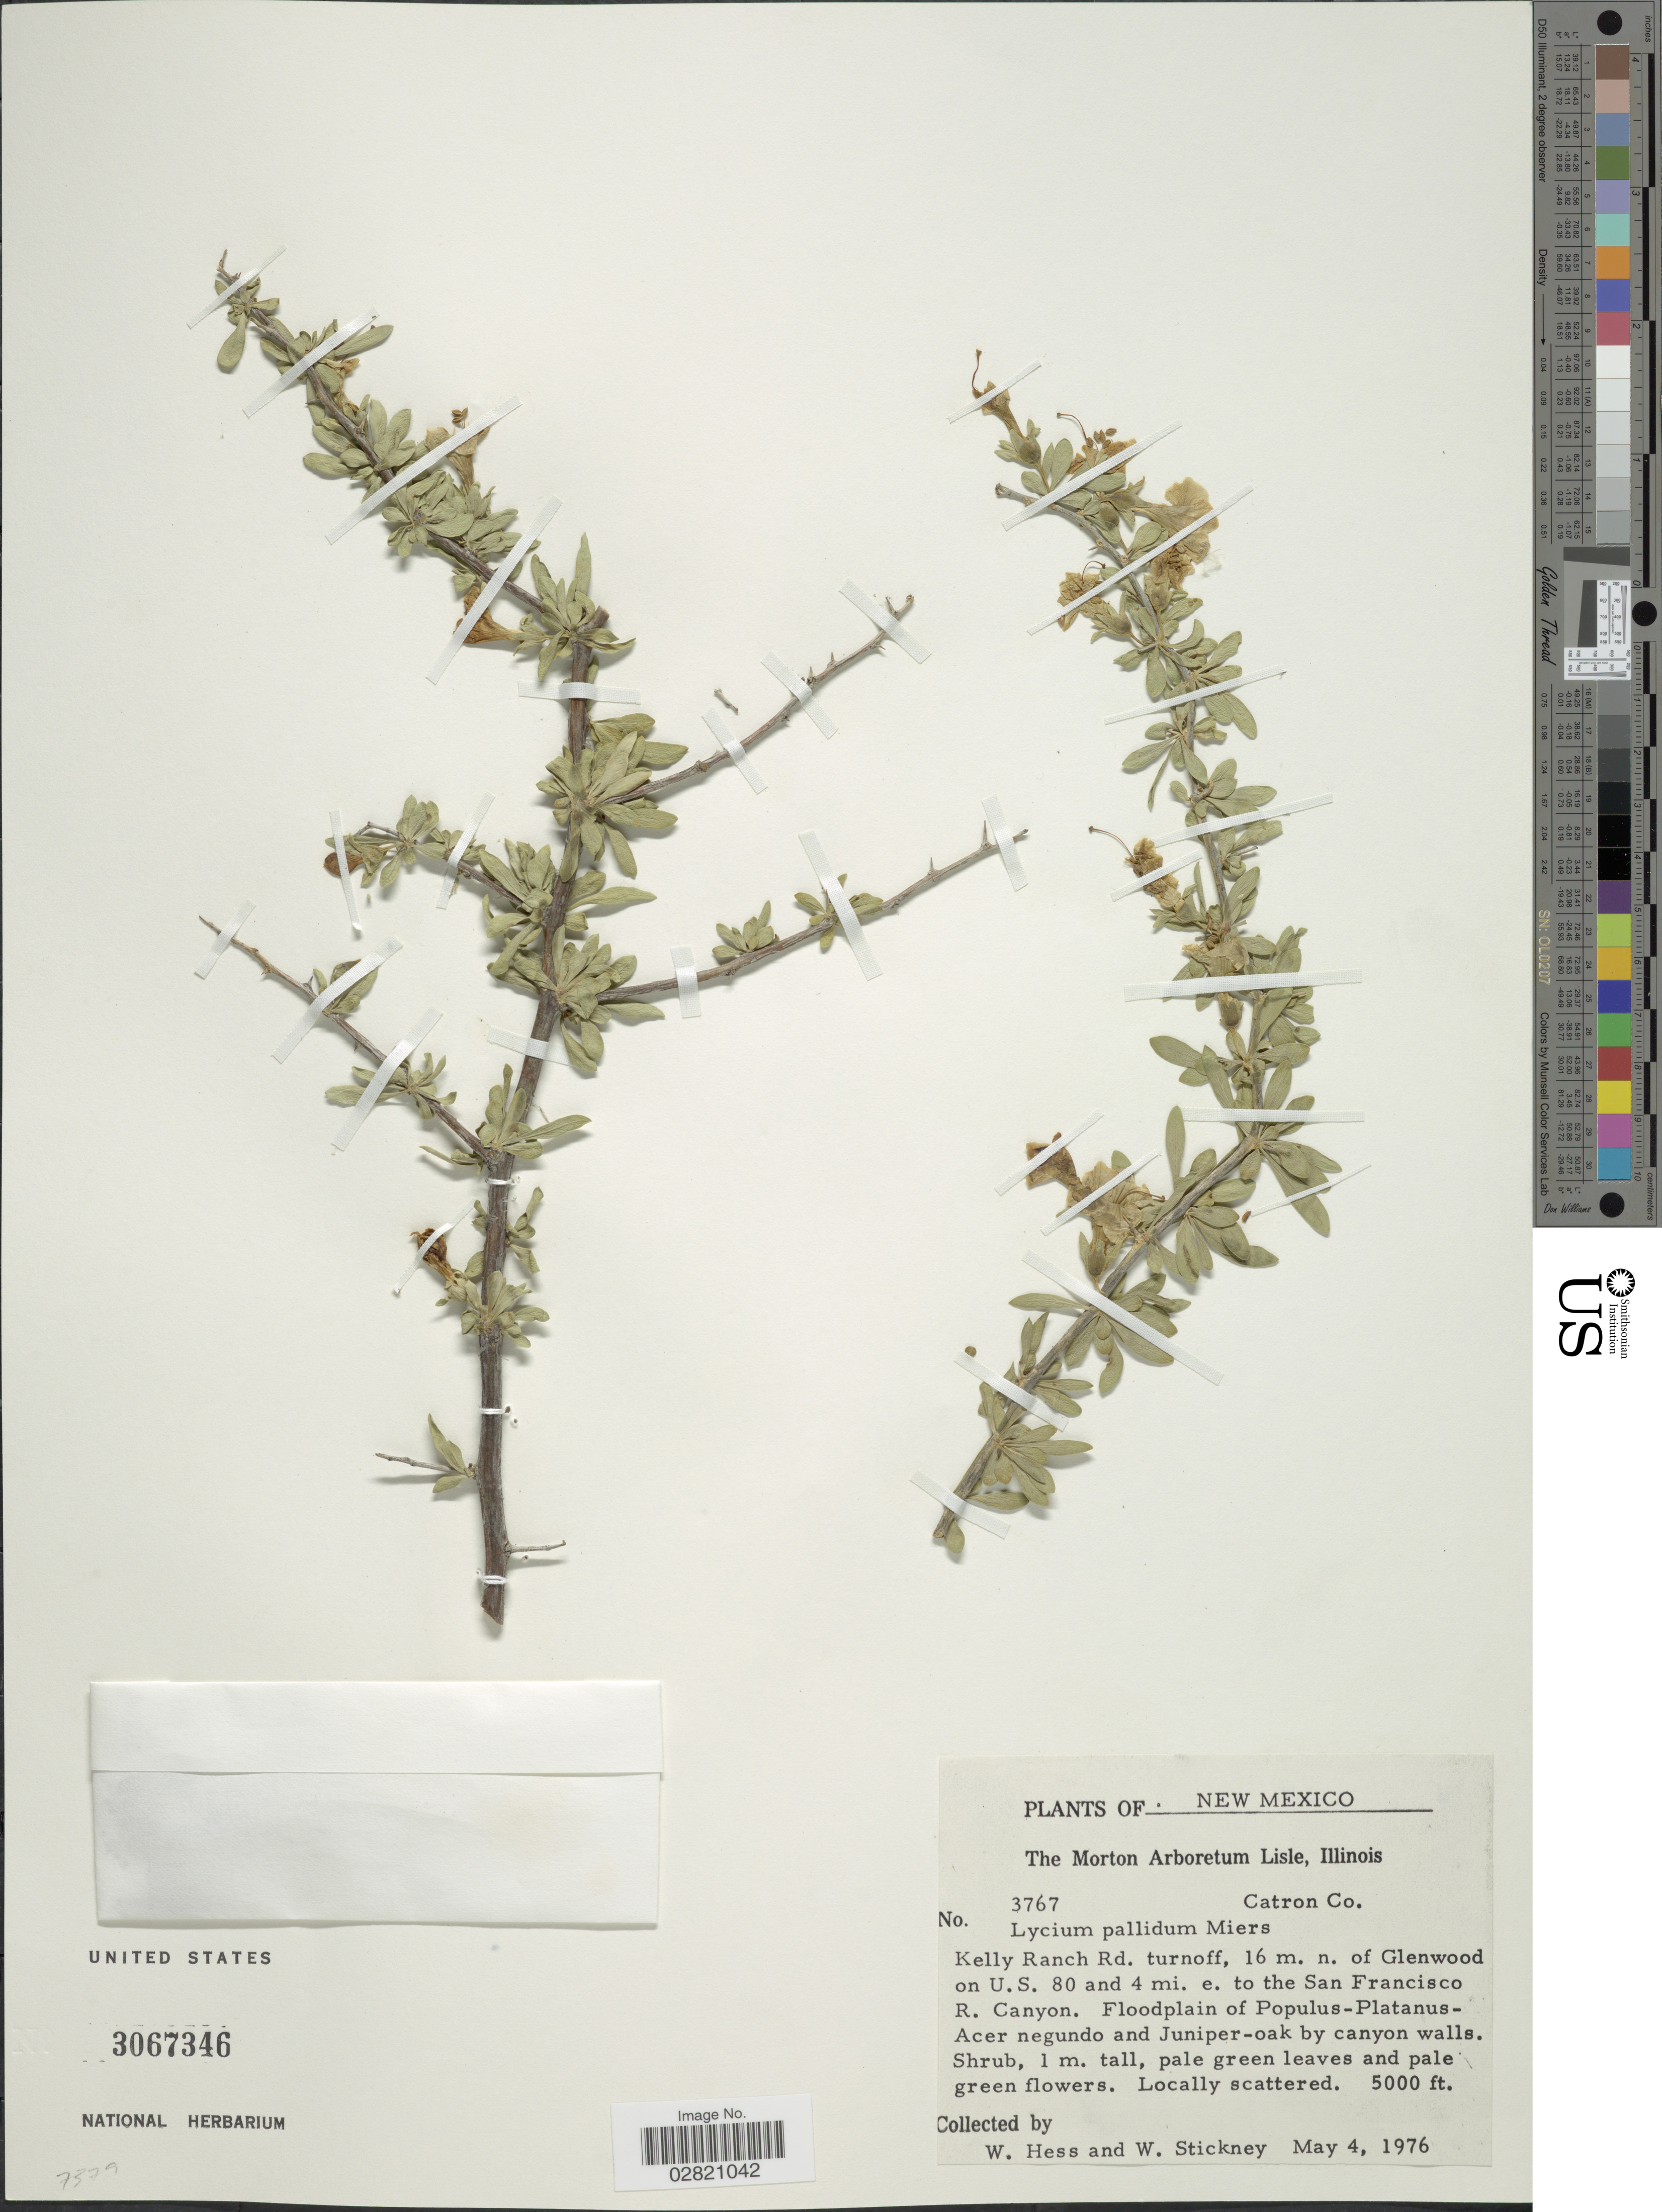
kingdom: Plantae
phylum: Tracheophyta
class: Magnoliopsida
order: Solanales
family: Solanaceae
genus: Lycium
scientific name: Lycium pallidum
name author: Miers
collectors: W. Hess & W. Stickney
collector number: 3767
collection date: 1976-05-04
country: United States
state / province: New Mexico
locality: Catron Co. Kelly Ranch Rd. turnoff, 16 m. n. of Glenwood on U.S. 80 and 4 mi. e. to the San Francisco R. Canyon.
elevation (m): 1524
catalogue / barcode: US 3067346